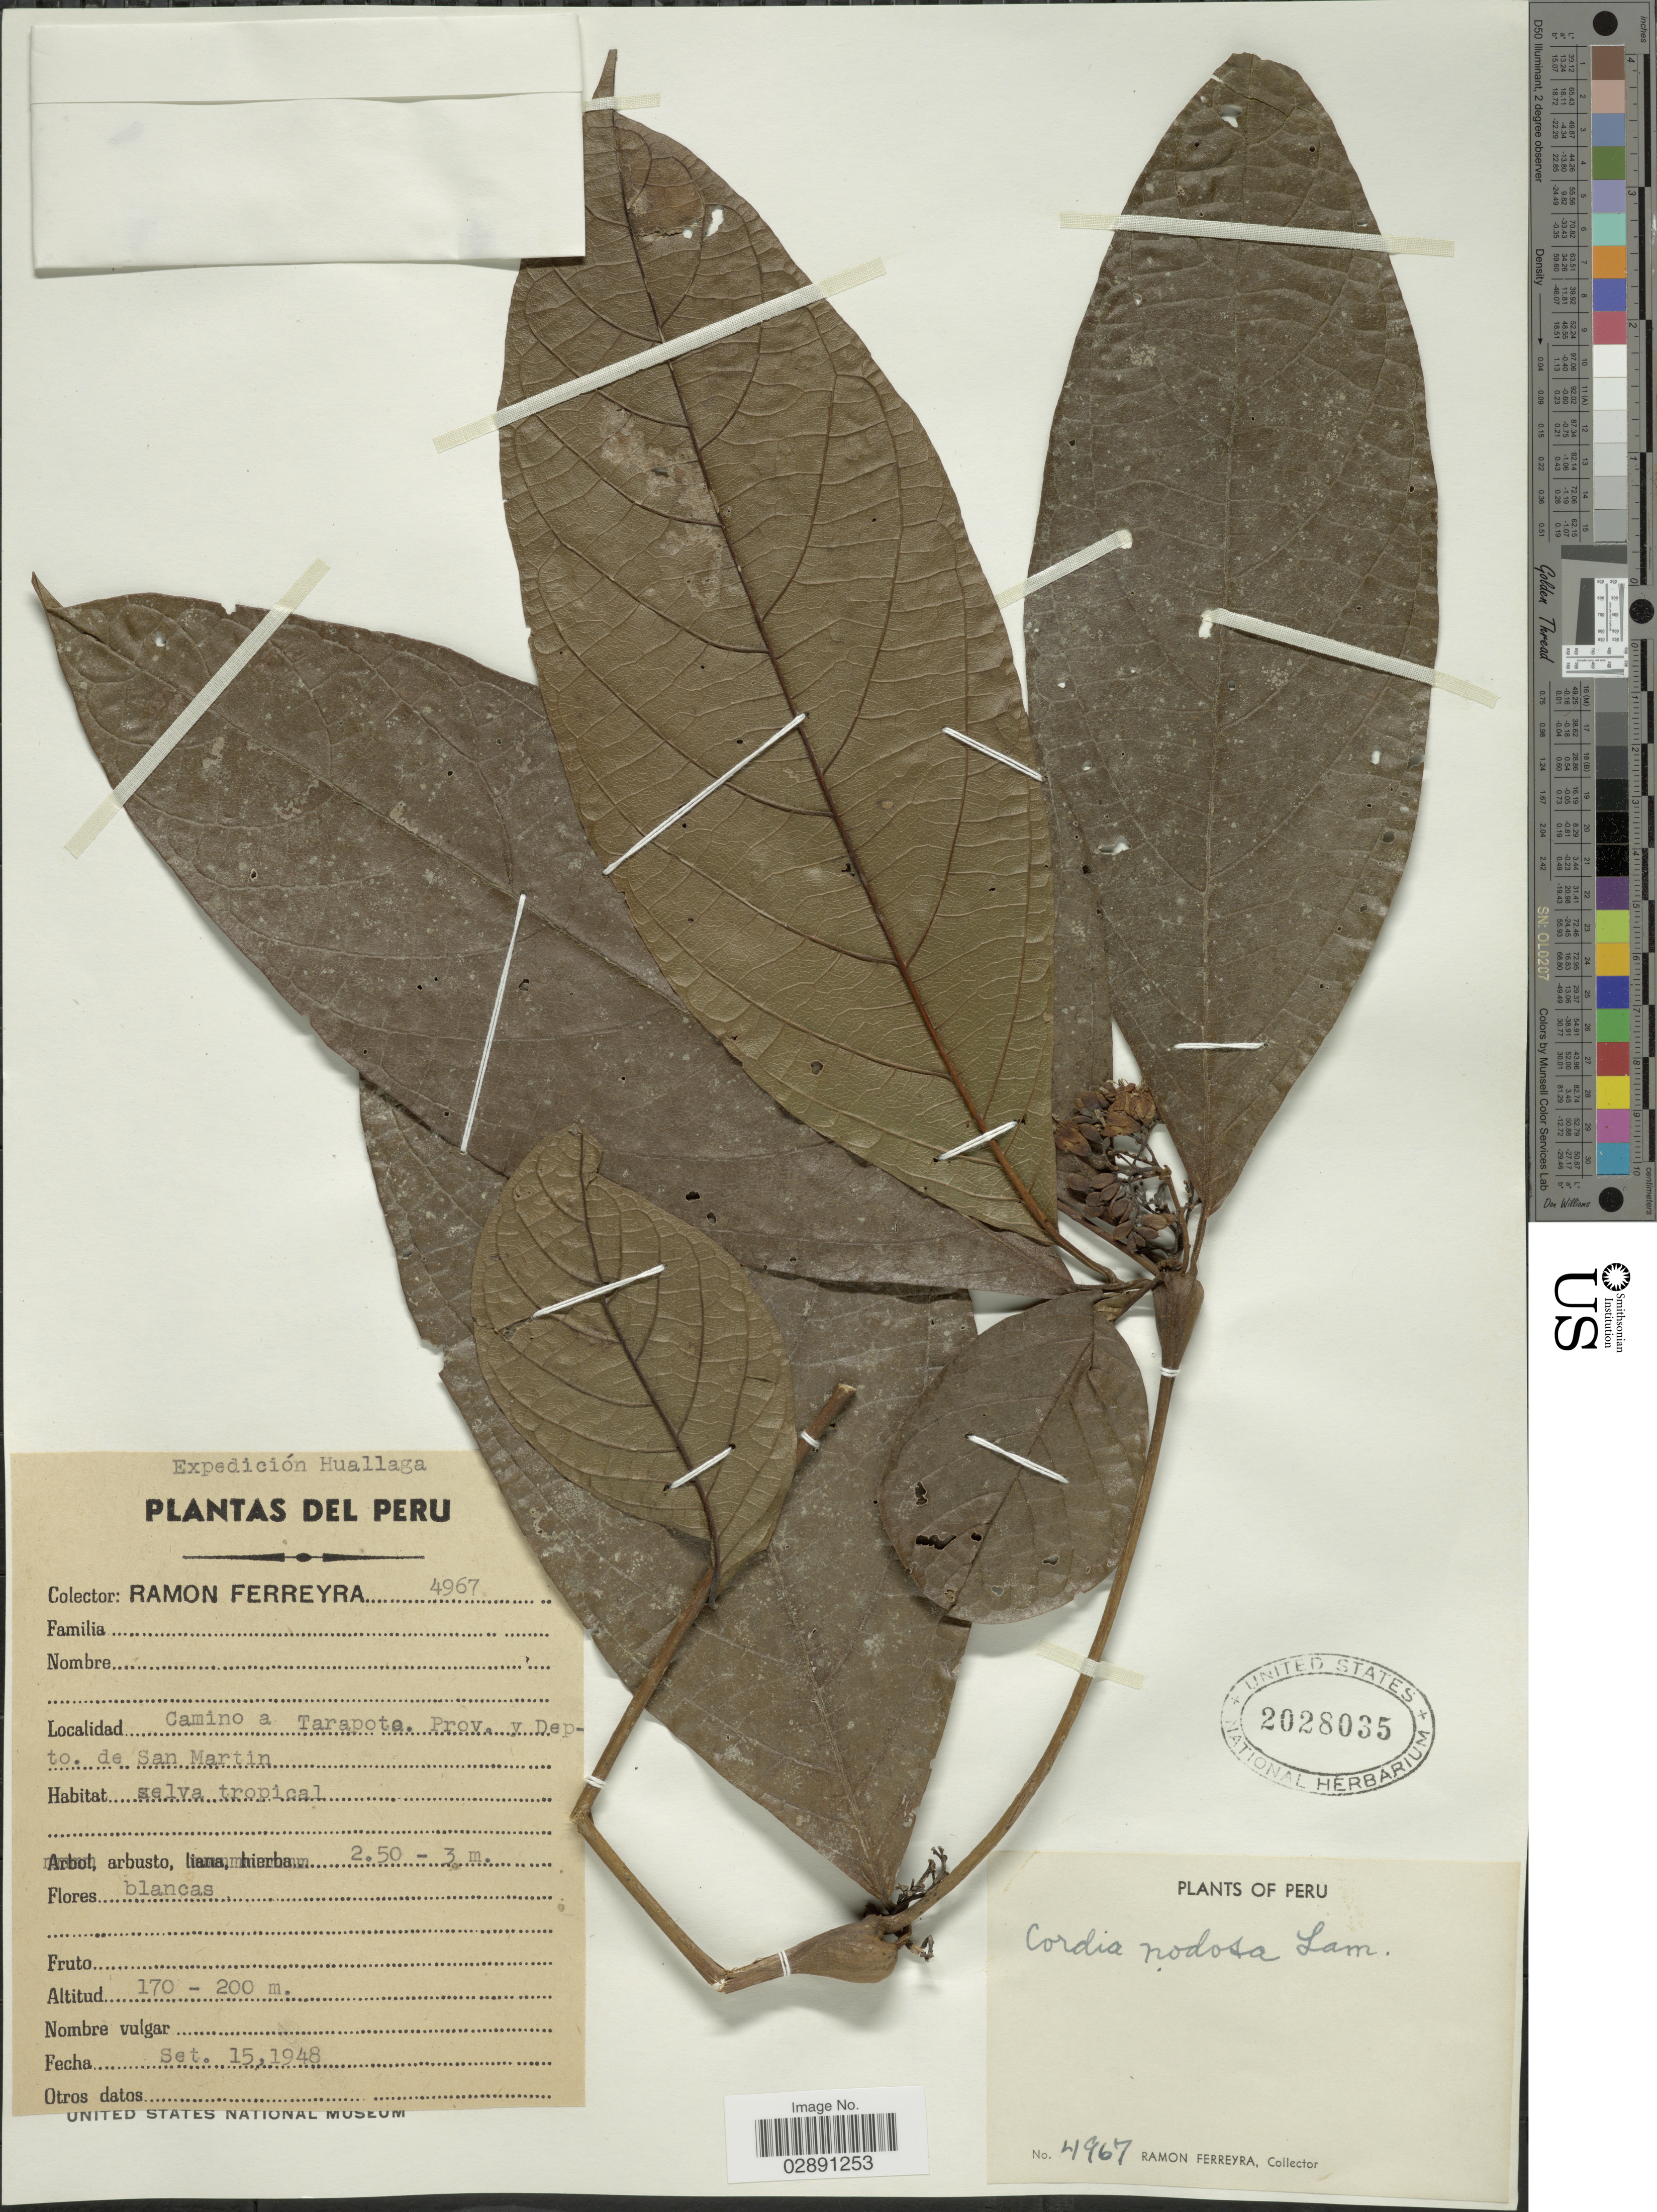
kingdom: Plantae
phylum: Tracheophyta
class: Magnoliopsida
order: Boraginales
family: Cordiaceae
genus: Cordia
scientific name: Cordia nodosa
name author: Lam.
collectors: R. A. Ferreyra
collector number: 4967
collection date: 1948-09-15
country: Peru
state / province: San Martín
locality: Camino a Tarapoto. Prov. y Depto. de San Martin.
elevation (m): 170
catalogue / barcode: US 2028035